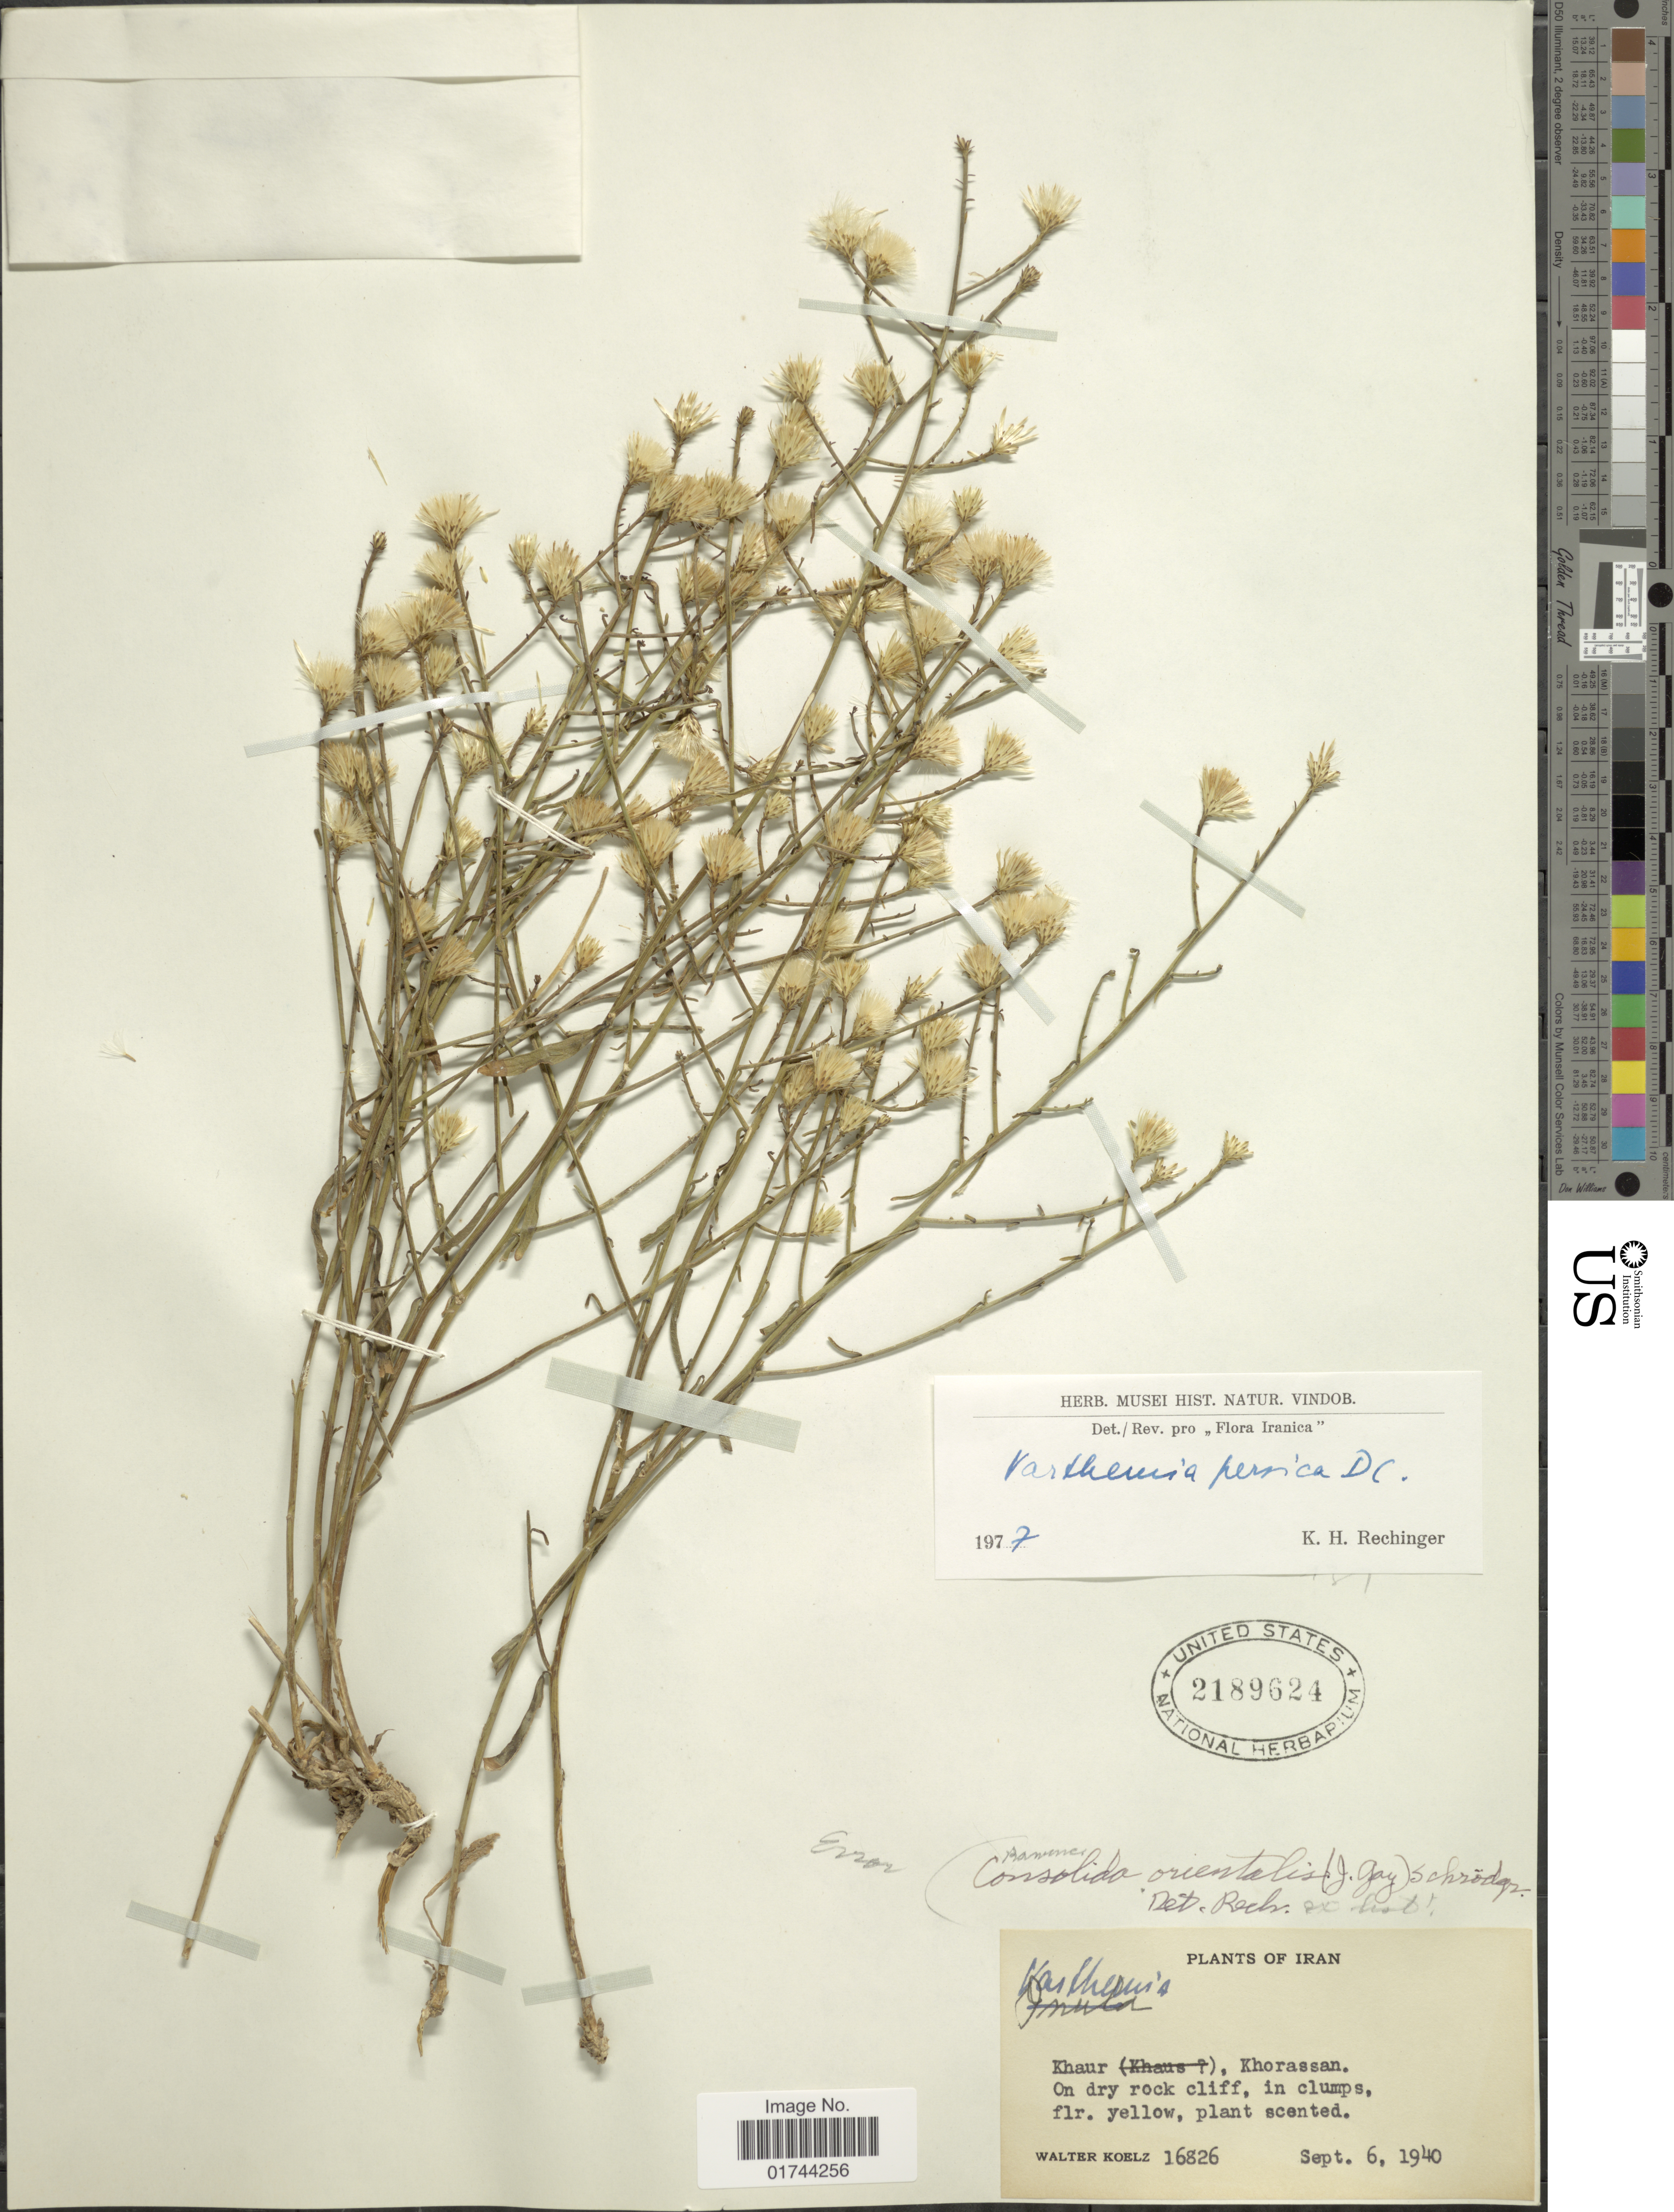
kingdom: Plantae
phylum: Tracheophyta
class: Magnoliopsida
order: Asterales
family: Asteraceae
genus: Varthemia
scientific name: Varthemia persica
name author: DC.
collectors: W. N. Koelz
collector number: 16826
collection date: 1940-09-06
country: Iran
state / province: Khorasan [obsolete]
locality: Khaur, Khorassan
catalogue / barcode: US 2189624